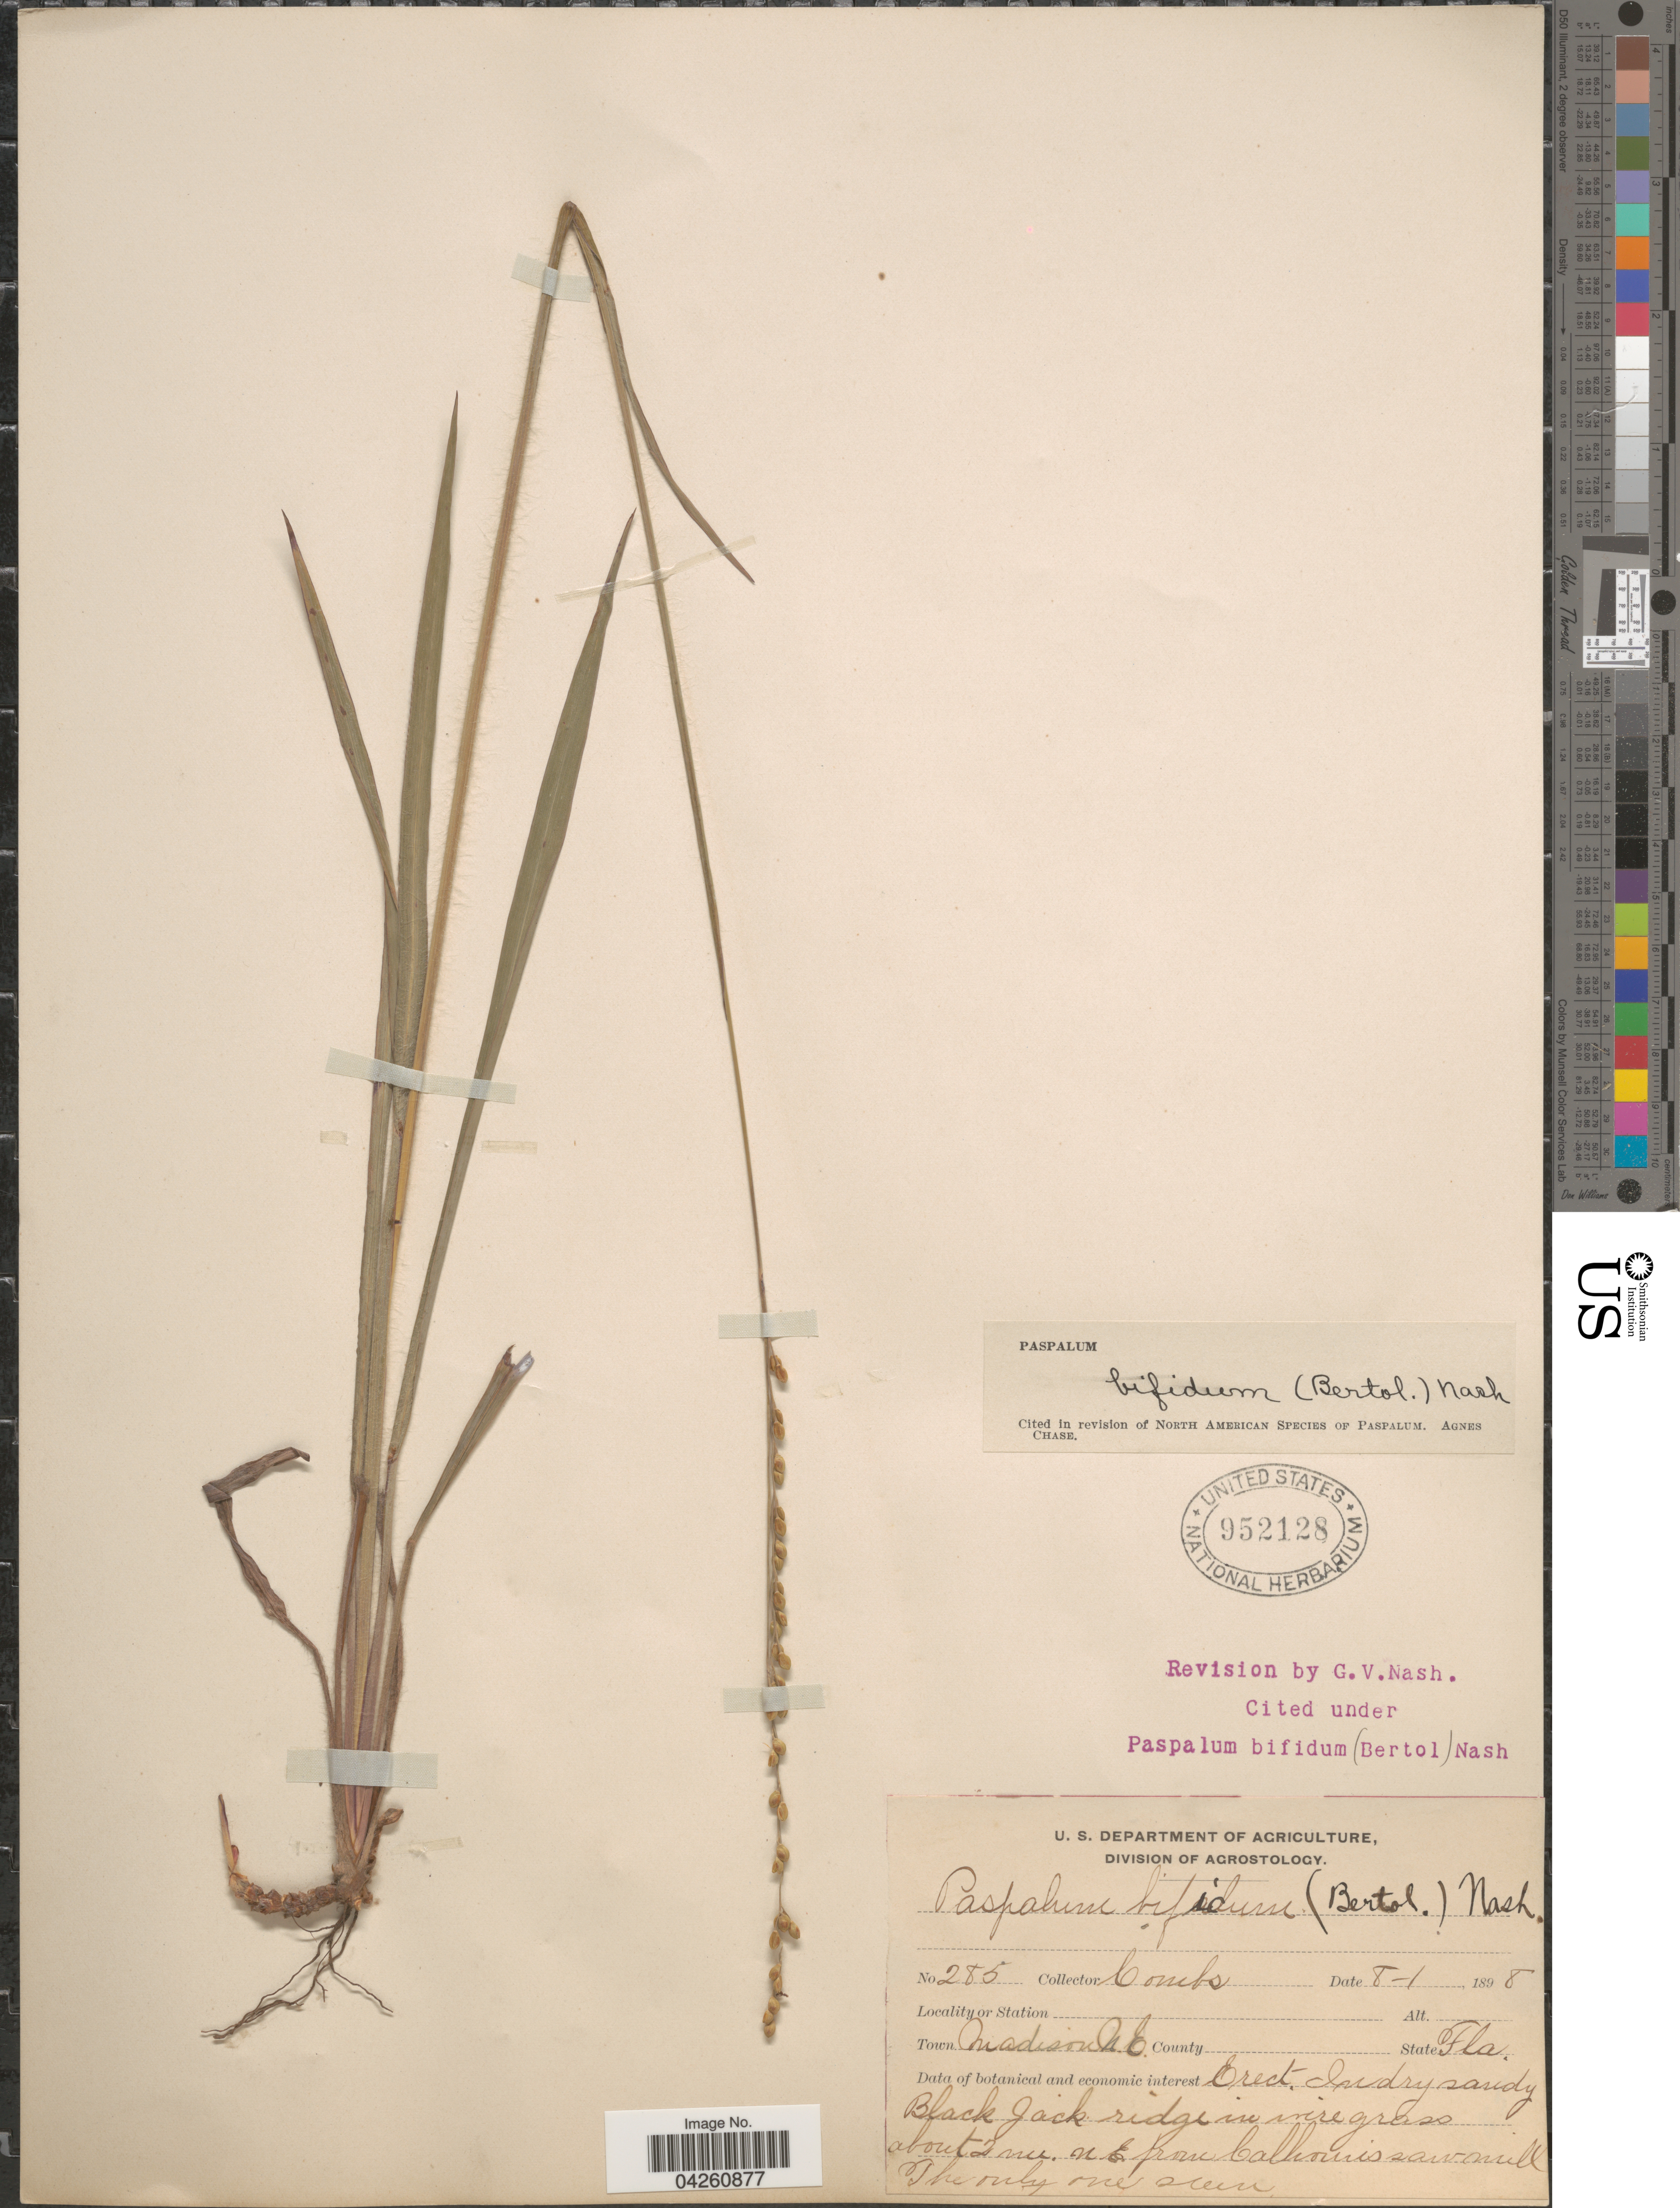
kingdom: Plantae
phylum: Tracheophyta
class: Liliopsida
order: Poales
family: Poaceae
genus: Paspalum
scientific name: Paspalum bifidum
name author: (Bertol.) Nash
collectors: -. Combs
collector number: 285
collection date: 1898-08-01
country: United States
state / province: Florida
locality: Town Madison N.E. Black Jack ridge in wire grass about 2 mi. N.E. from Calhoun's saw mill.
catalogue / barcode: US 952128